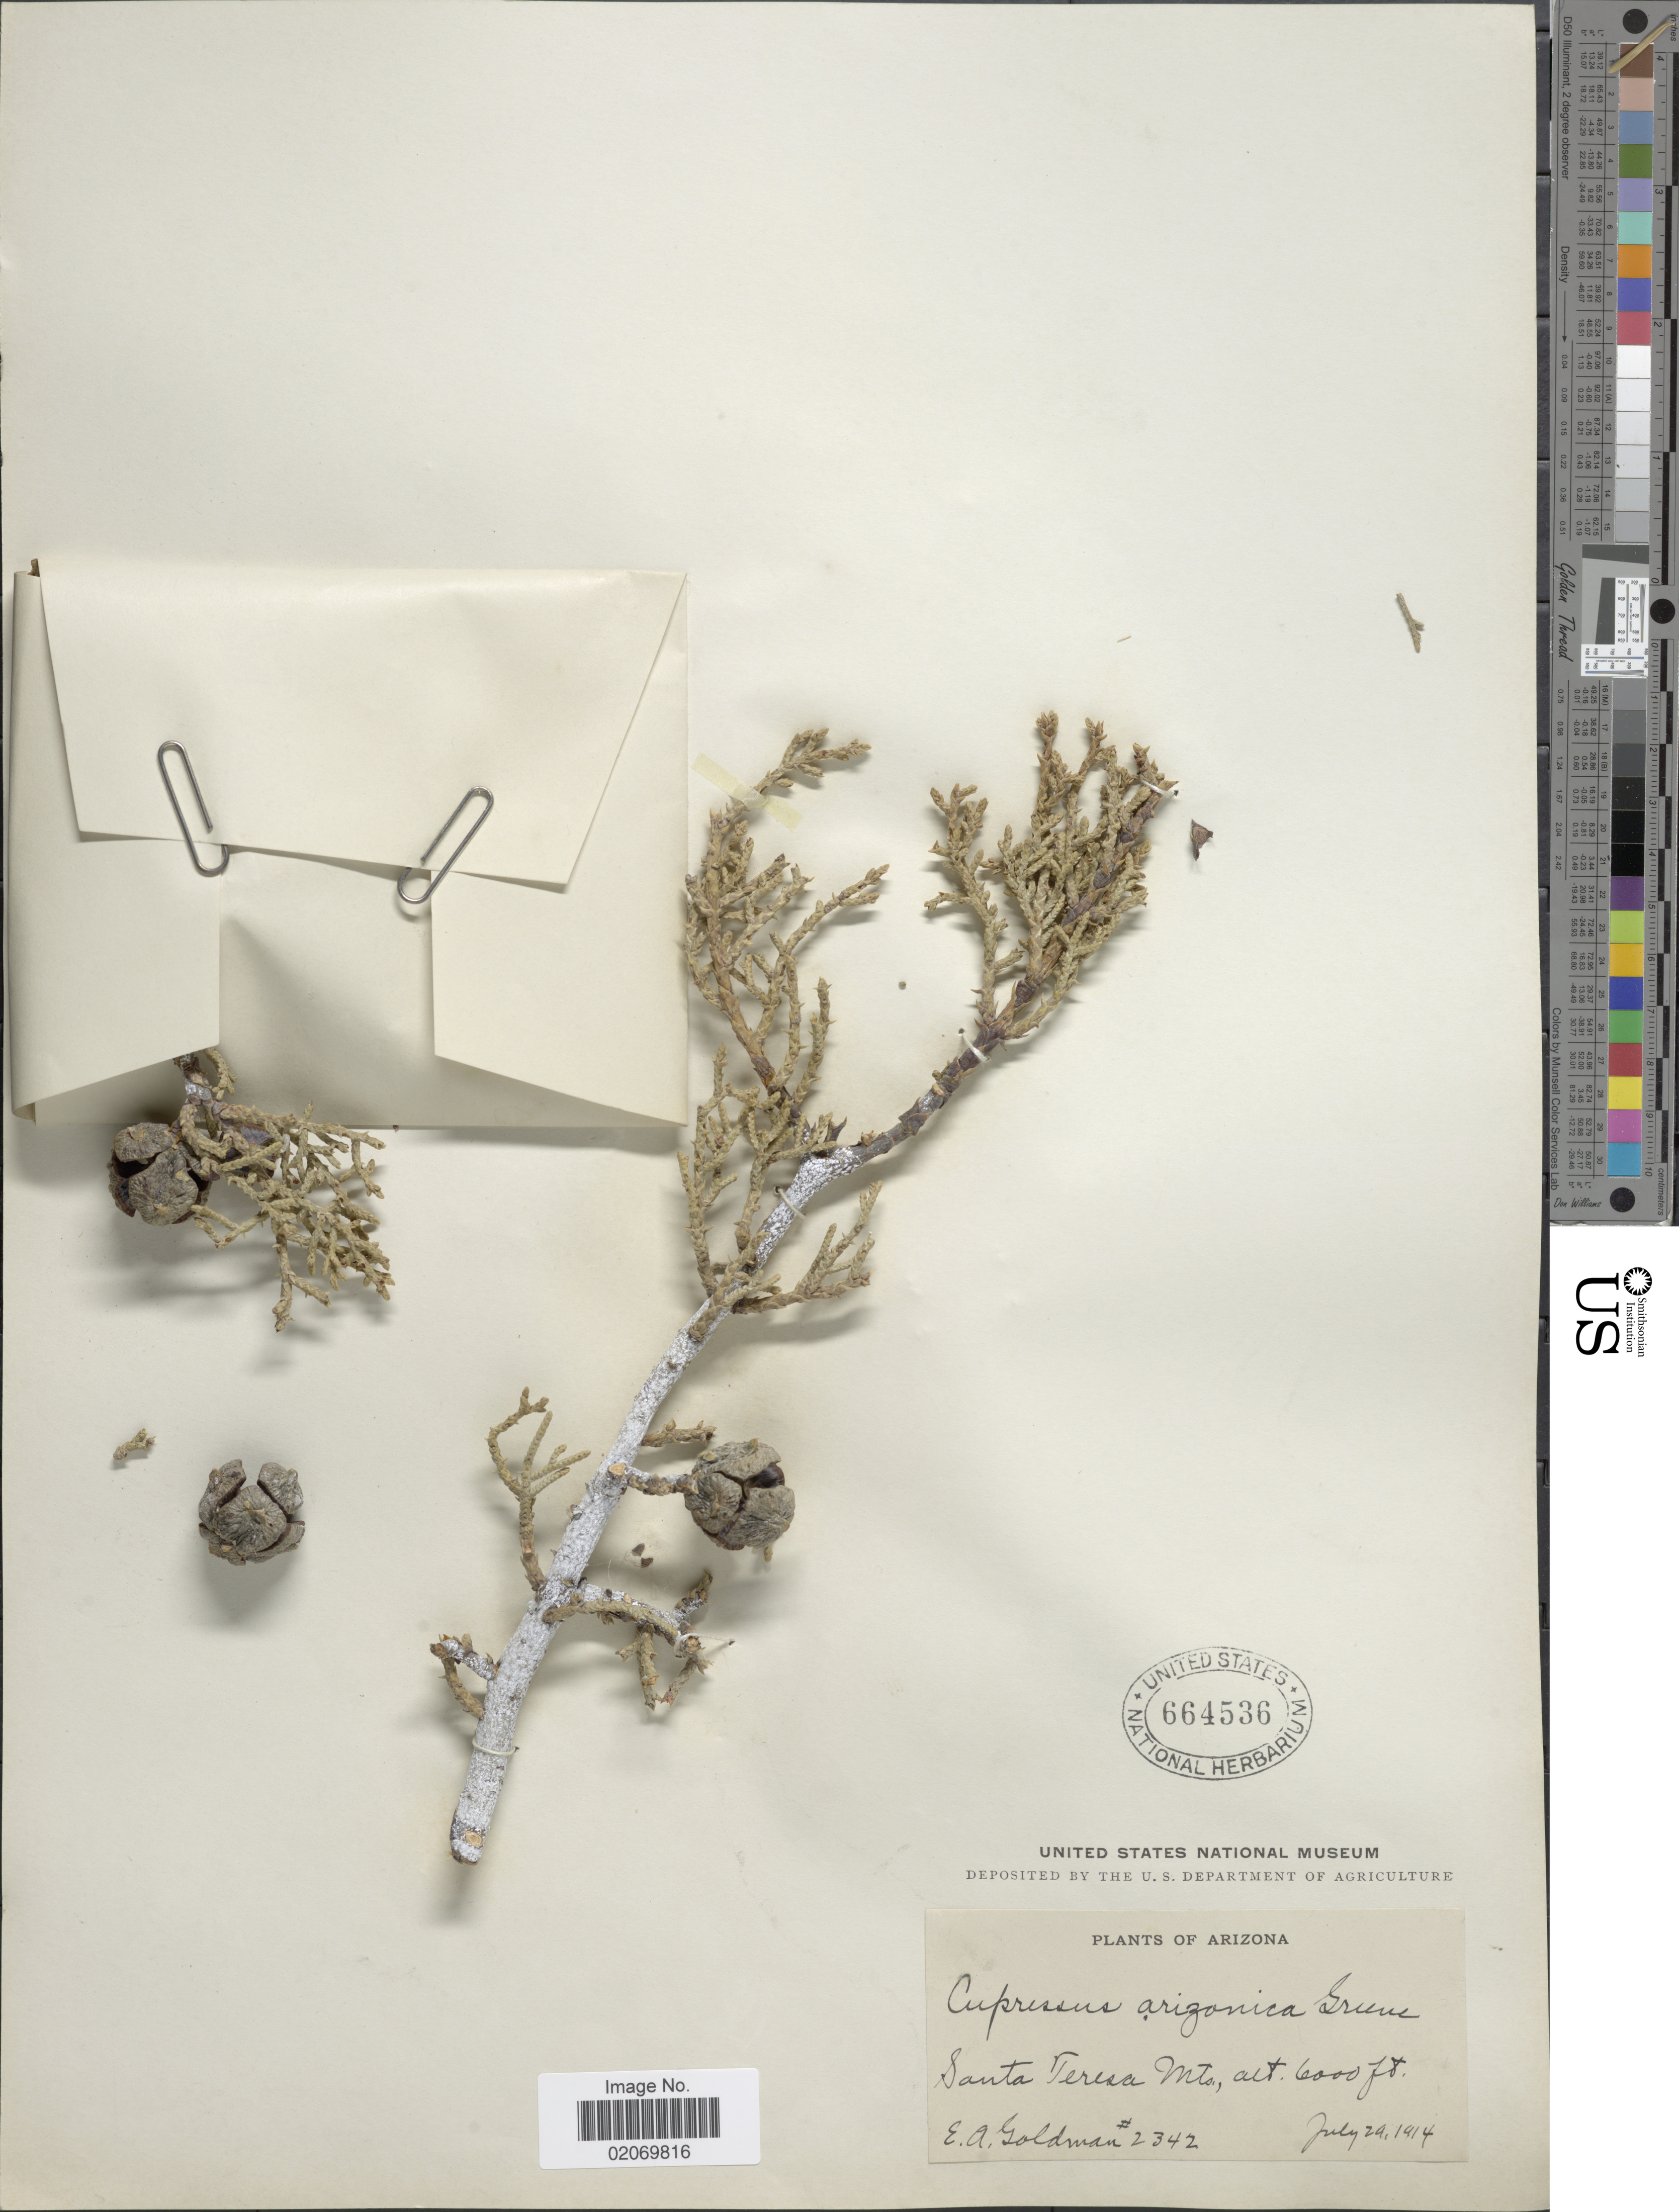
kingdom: Plantae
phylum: Tracheophyta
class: Pinopsida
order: Pinales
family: Cupressaceae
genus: Hesperocyparis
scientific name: Hesperocyparis arizonica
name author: (Greene) Bartel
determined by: (US) Smithsonian Institution - National Museum of Natural History - Department of Botany (UNITED STATES)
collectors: E. A. Goldman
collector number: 2342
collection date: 1914-07-29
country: United States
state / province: Arizona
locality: Santa Teresa Mts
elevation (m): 1829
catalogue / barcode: US 664536